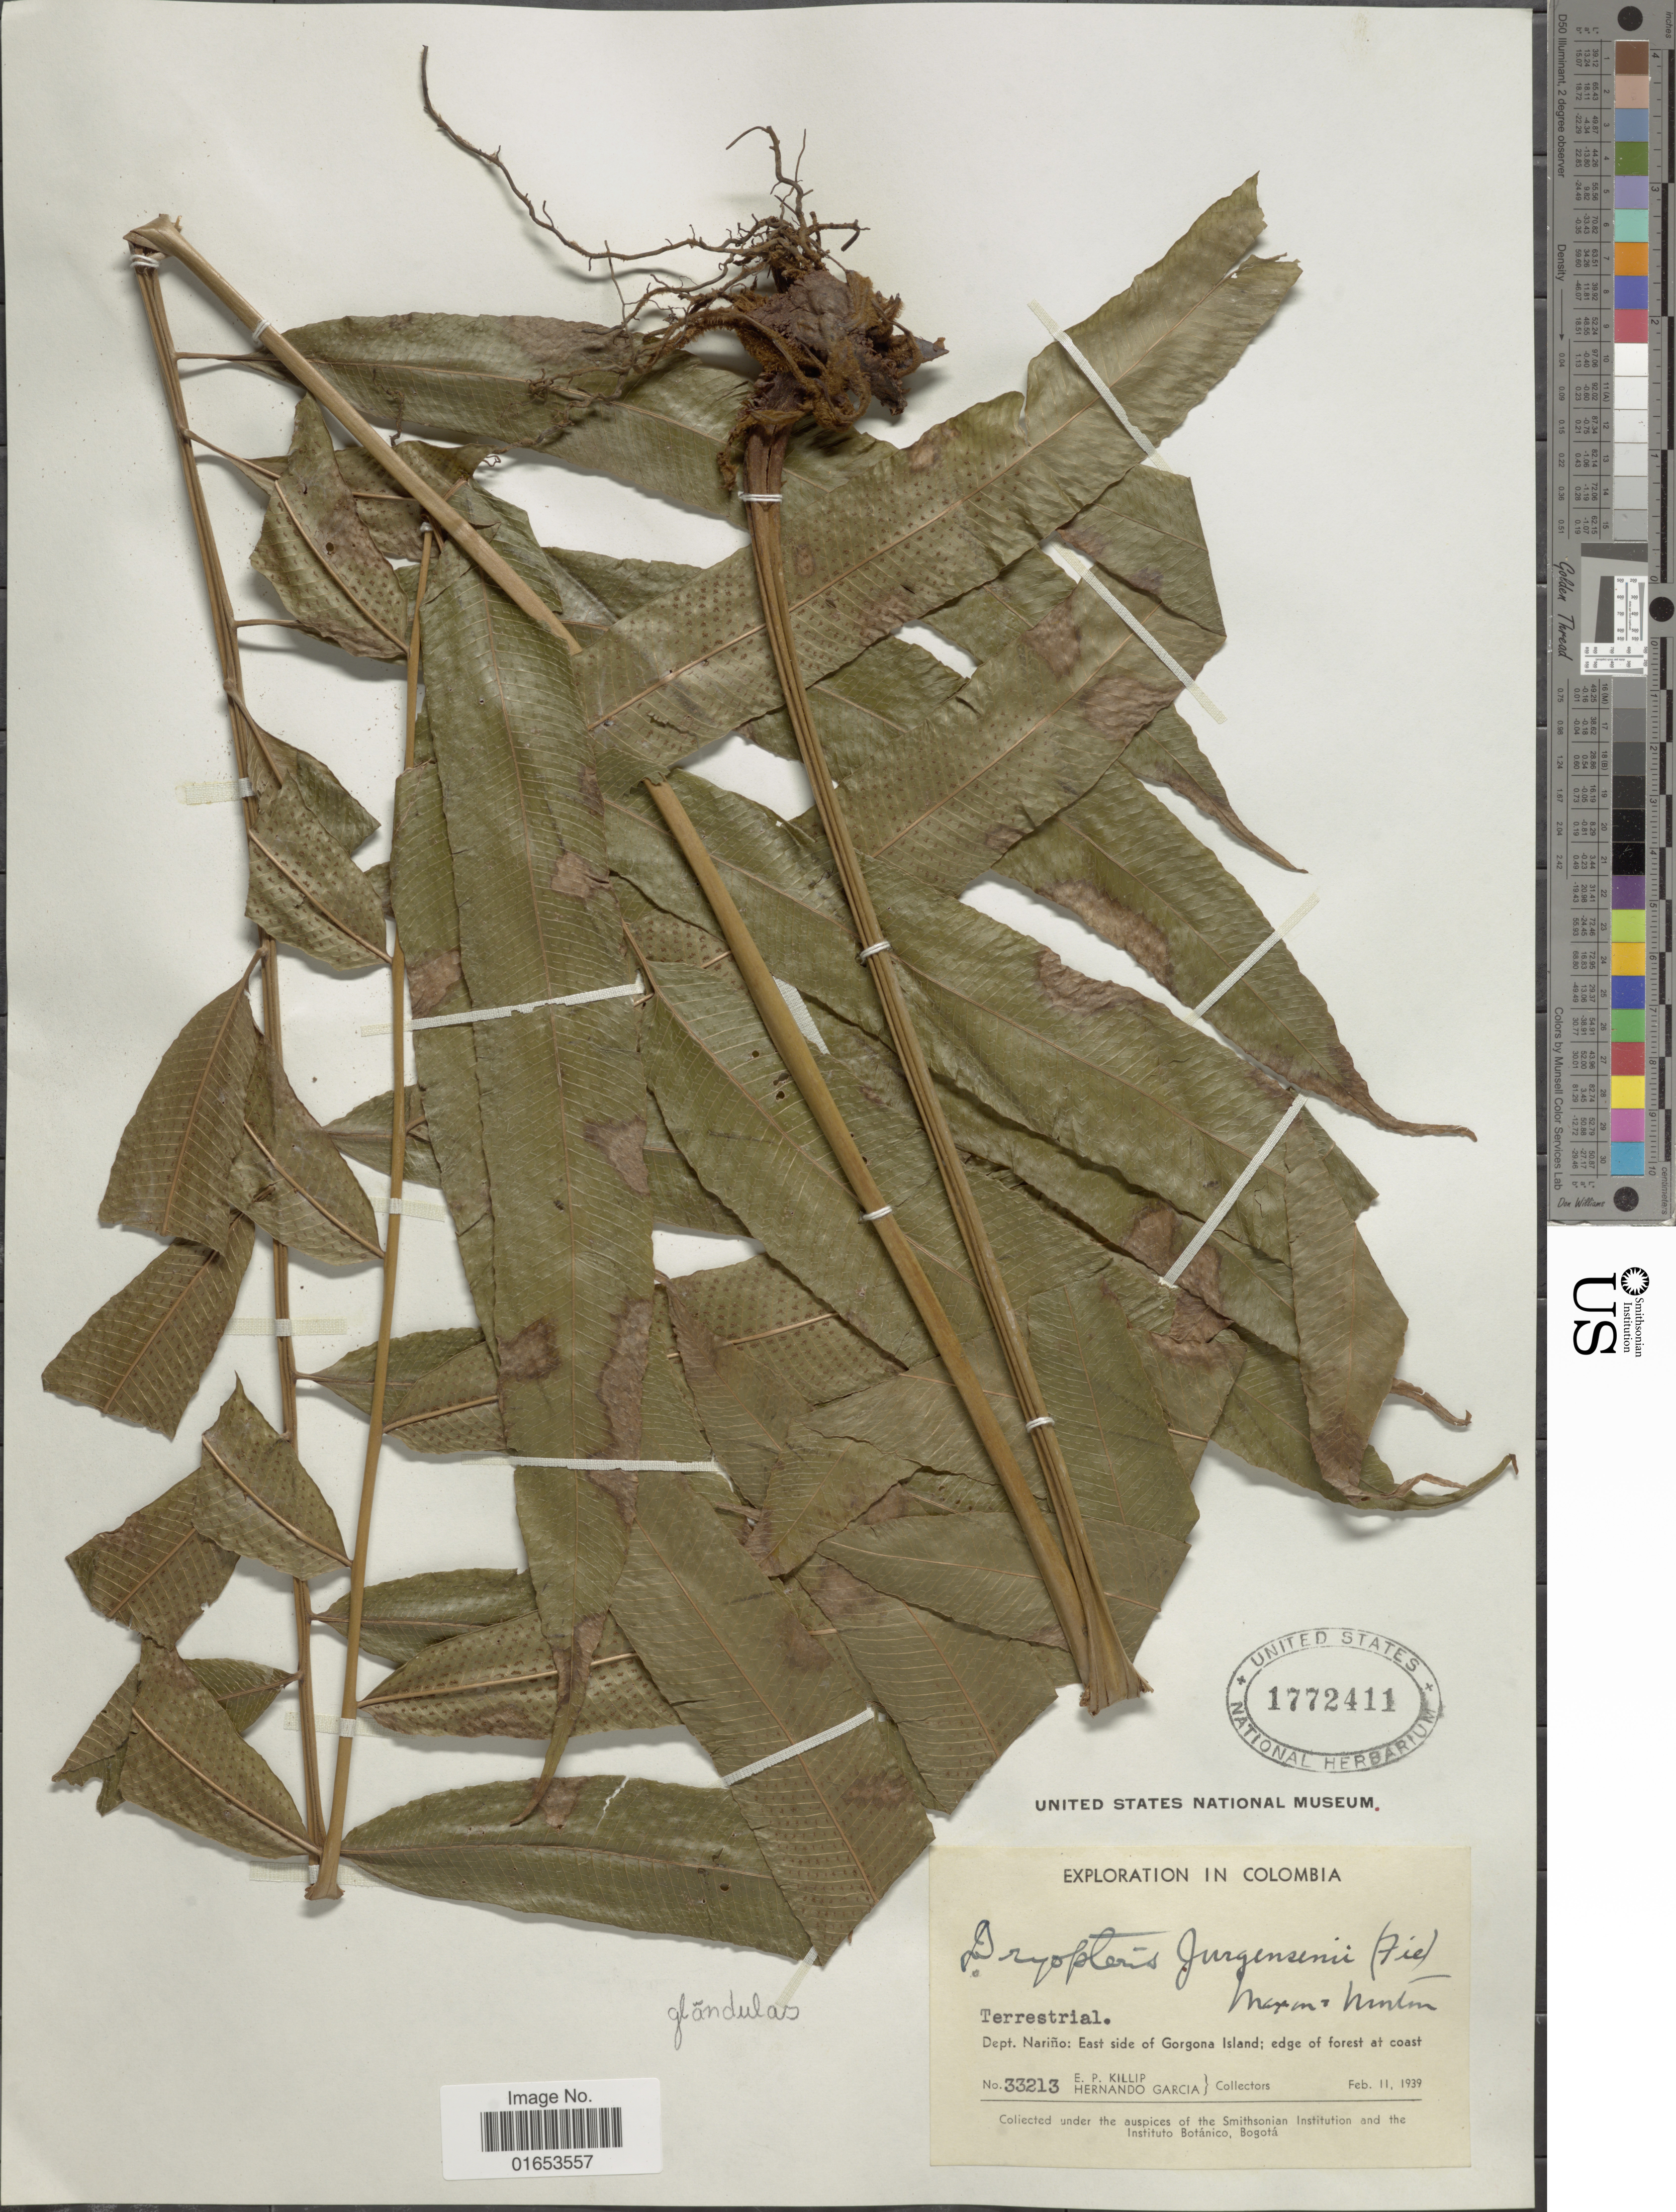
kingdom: Plantae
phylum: Tracheophyta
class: Polypodiopsida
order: Polypodiales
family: Thelypteridaceae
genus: Meniscium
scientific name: Meniscium falcatum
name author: Liebm.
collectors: E. P. Killip & H. Garcia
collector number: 33213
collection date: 1939-02-11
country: Colombia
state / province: Nariño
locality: East side of Gorgona Island; edge of forest on coast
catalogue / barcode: US 1772411